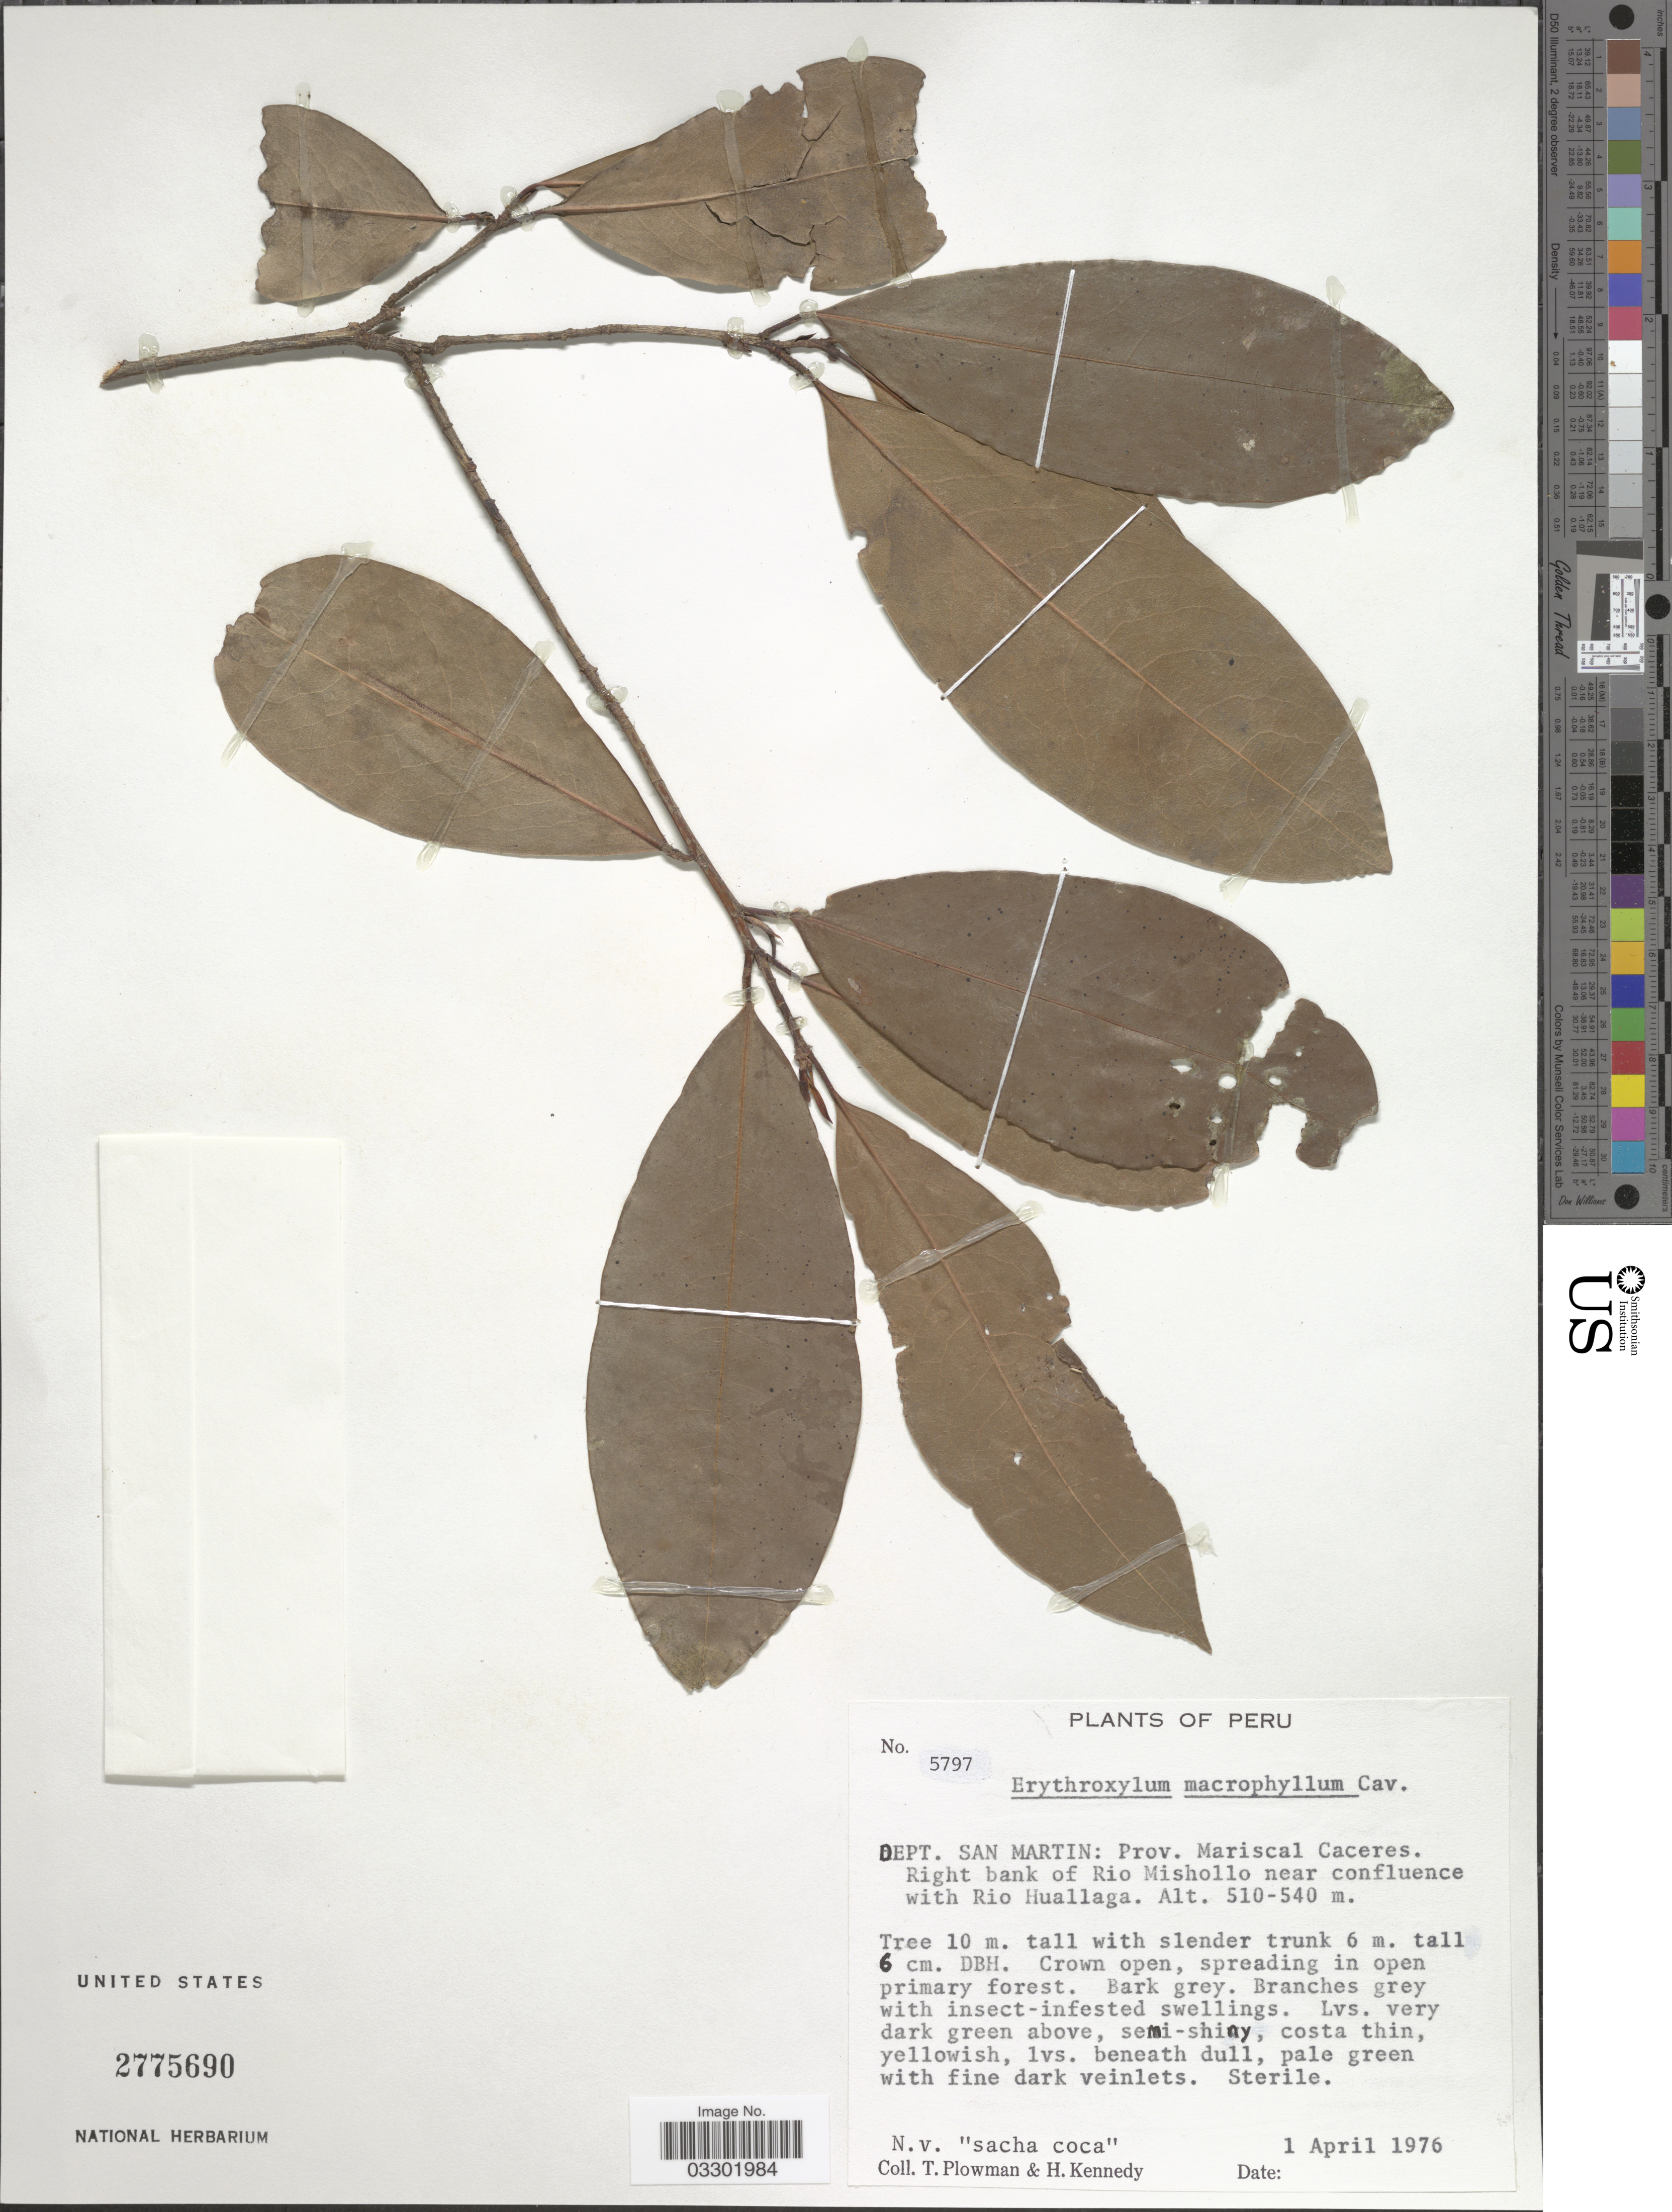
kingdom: Plantae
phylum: Tracheophyta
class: Magnoliopsida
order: Malpighiales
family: Erythroxylaceae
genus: Erythroxylum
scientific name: Erythroxylum macrophyllum var. macrophyllum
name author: Cav.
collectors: T. Plowman & H. Kennedy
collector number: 5797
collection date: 1976-04-01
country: Peru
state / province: San Martín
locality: Dept. San Martin: Prov. Mariscal Caceres. Right bank of Rio Mishollo near confluence with Rio Huallaga.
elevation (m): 510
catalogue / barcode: US 2775690